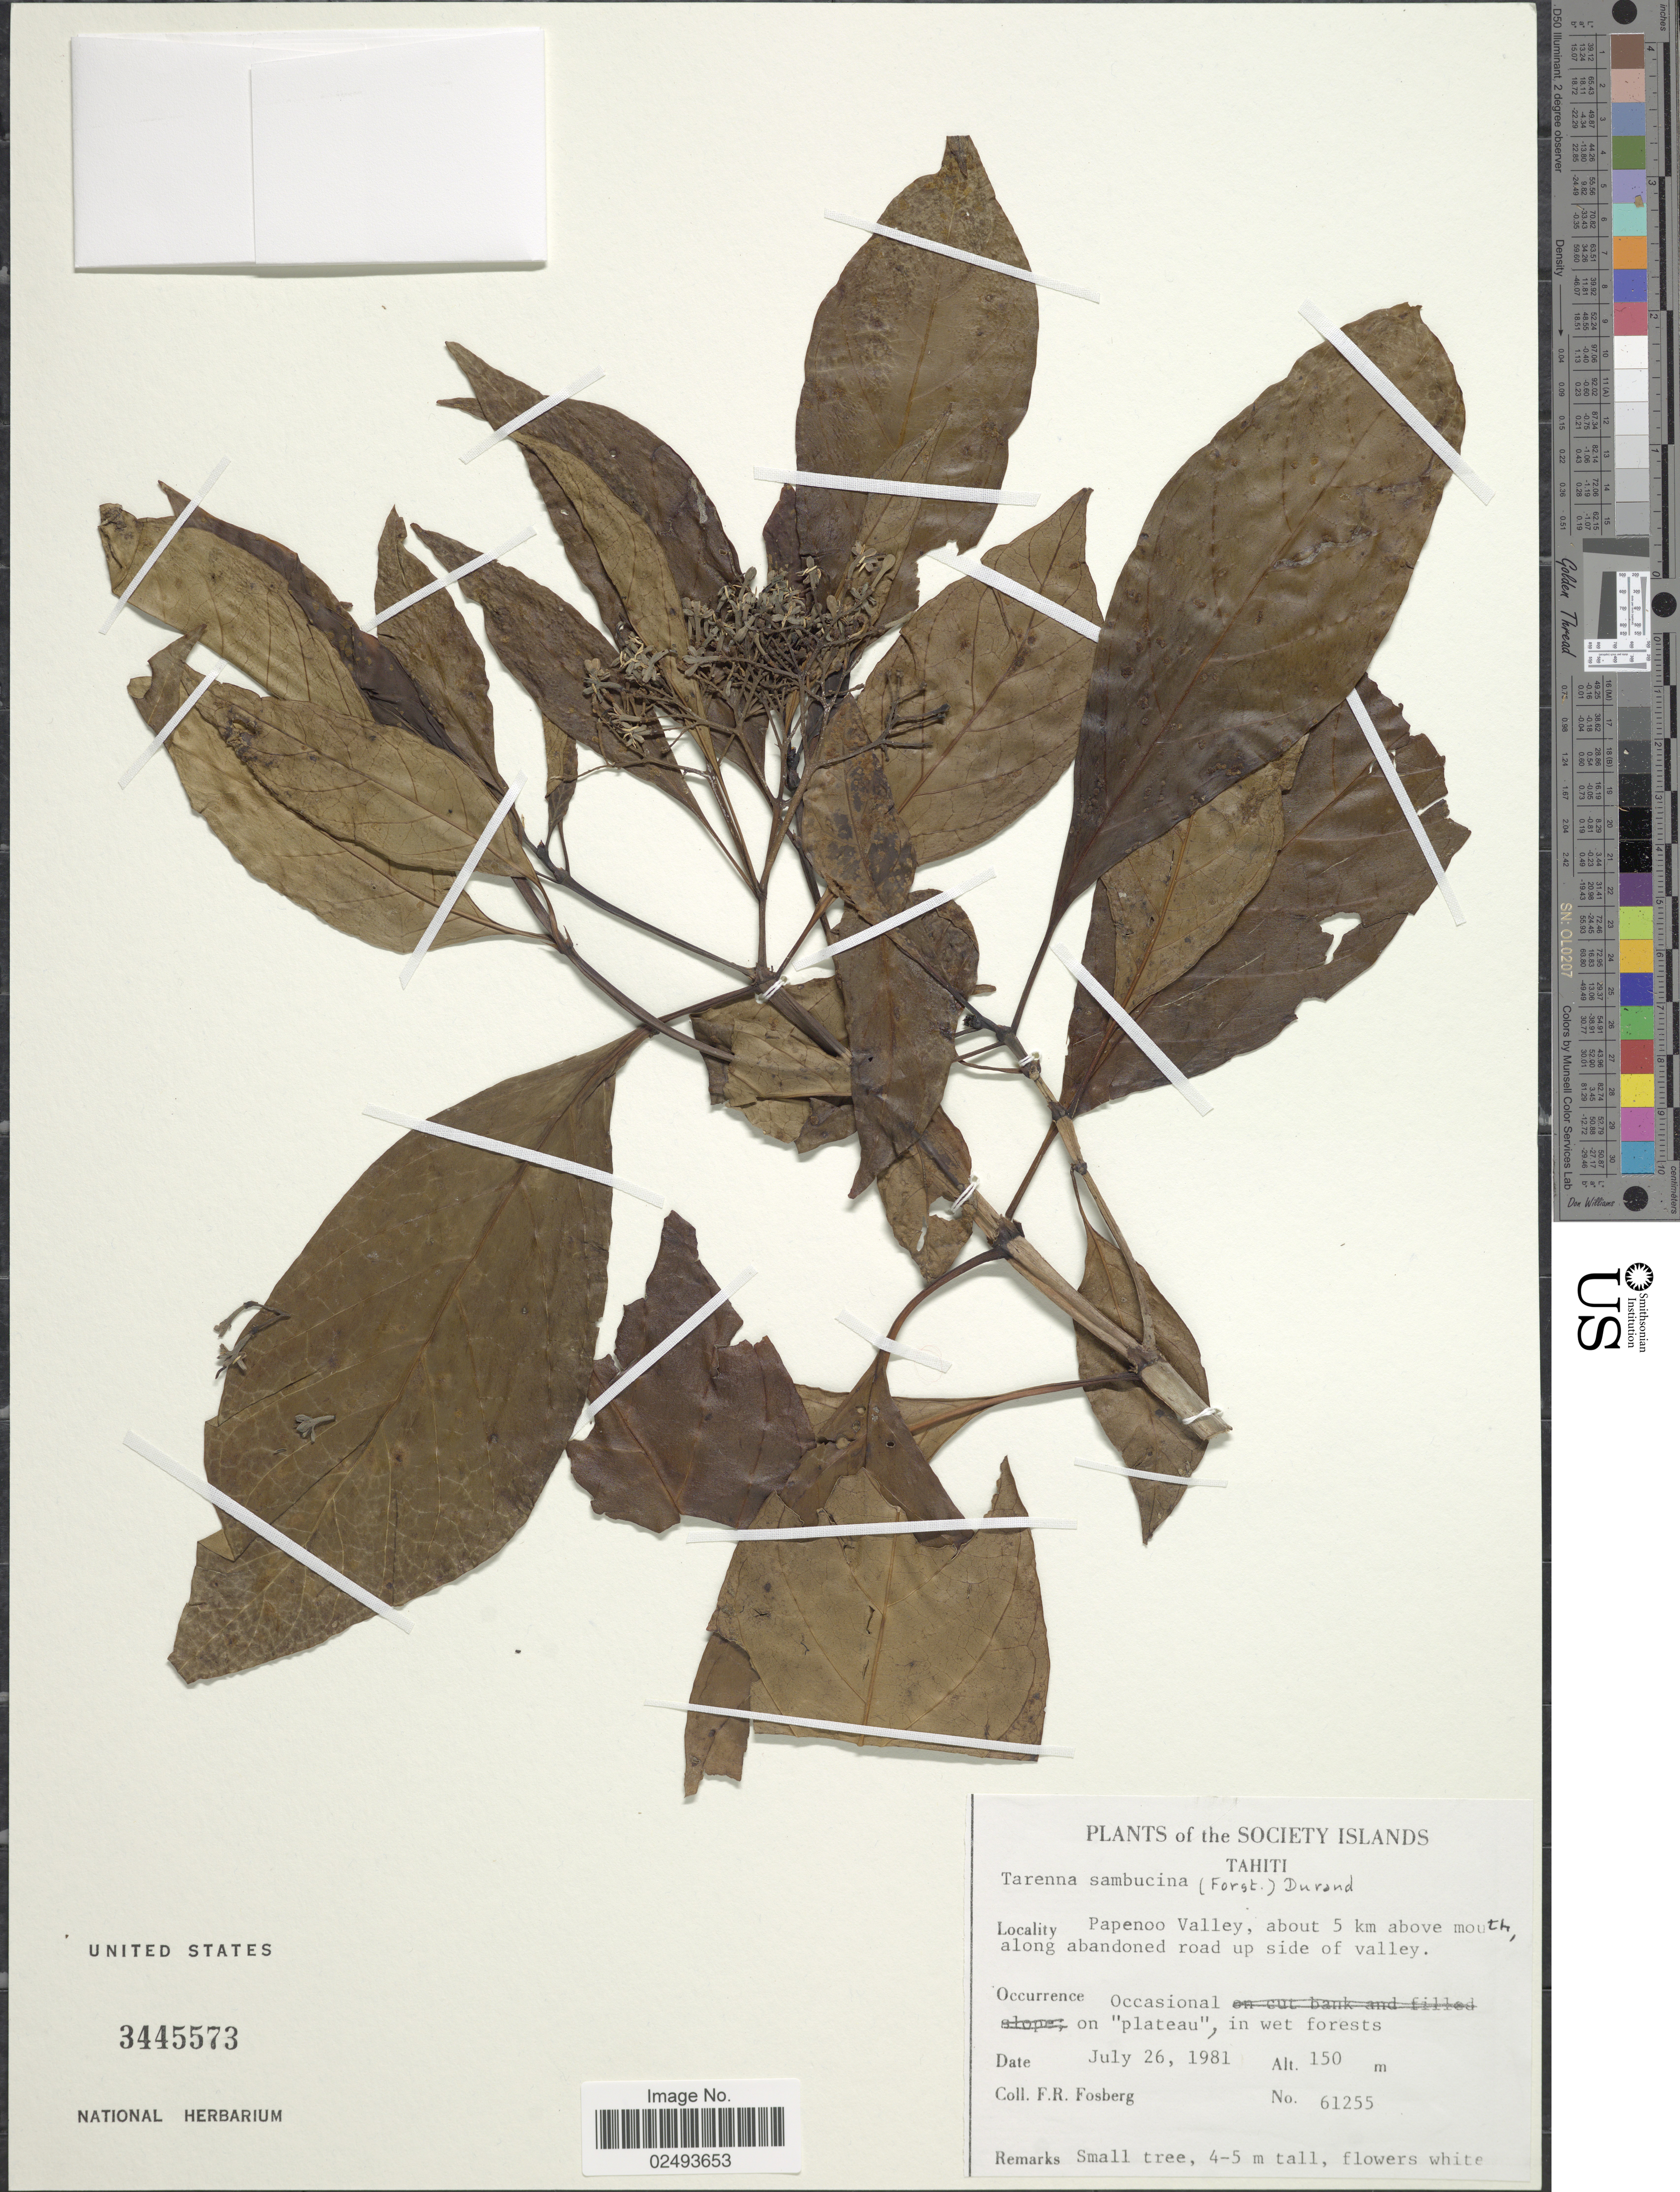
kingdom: Plantae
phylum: Tracheophyta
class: Magnoliopsida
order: Gentianales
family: Rubiaceae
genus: Tarenna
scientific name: Tarenna sambucina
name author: (G. Forst.) Drake ex Durand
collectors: F. R. Fosberg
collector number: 61255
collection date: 1981-07-26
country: French Polynesia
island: Tahiti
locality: Tahiti, Papenoo Valley, about 5 km above mouth of along abandoned road up side of valley, The Society Islands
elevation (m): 150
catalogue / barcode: US 3445573